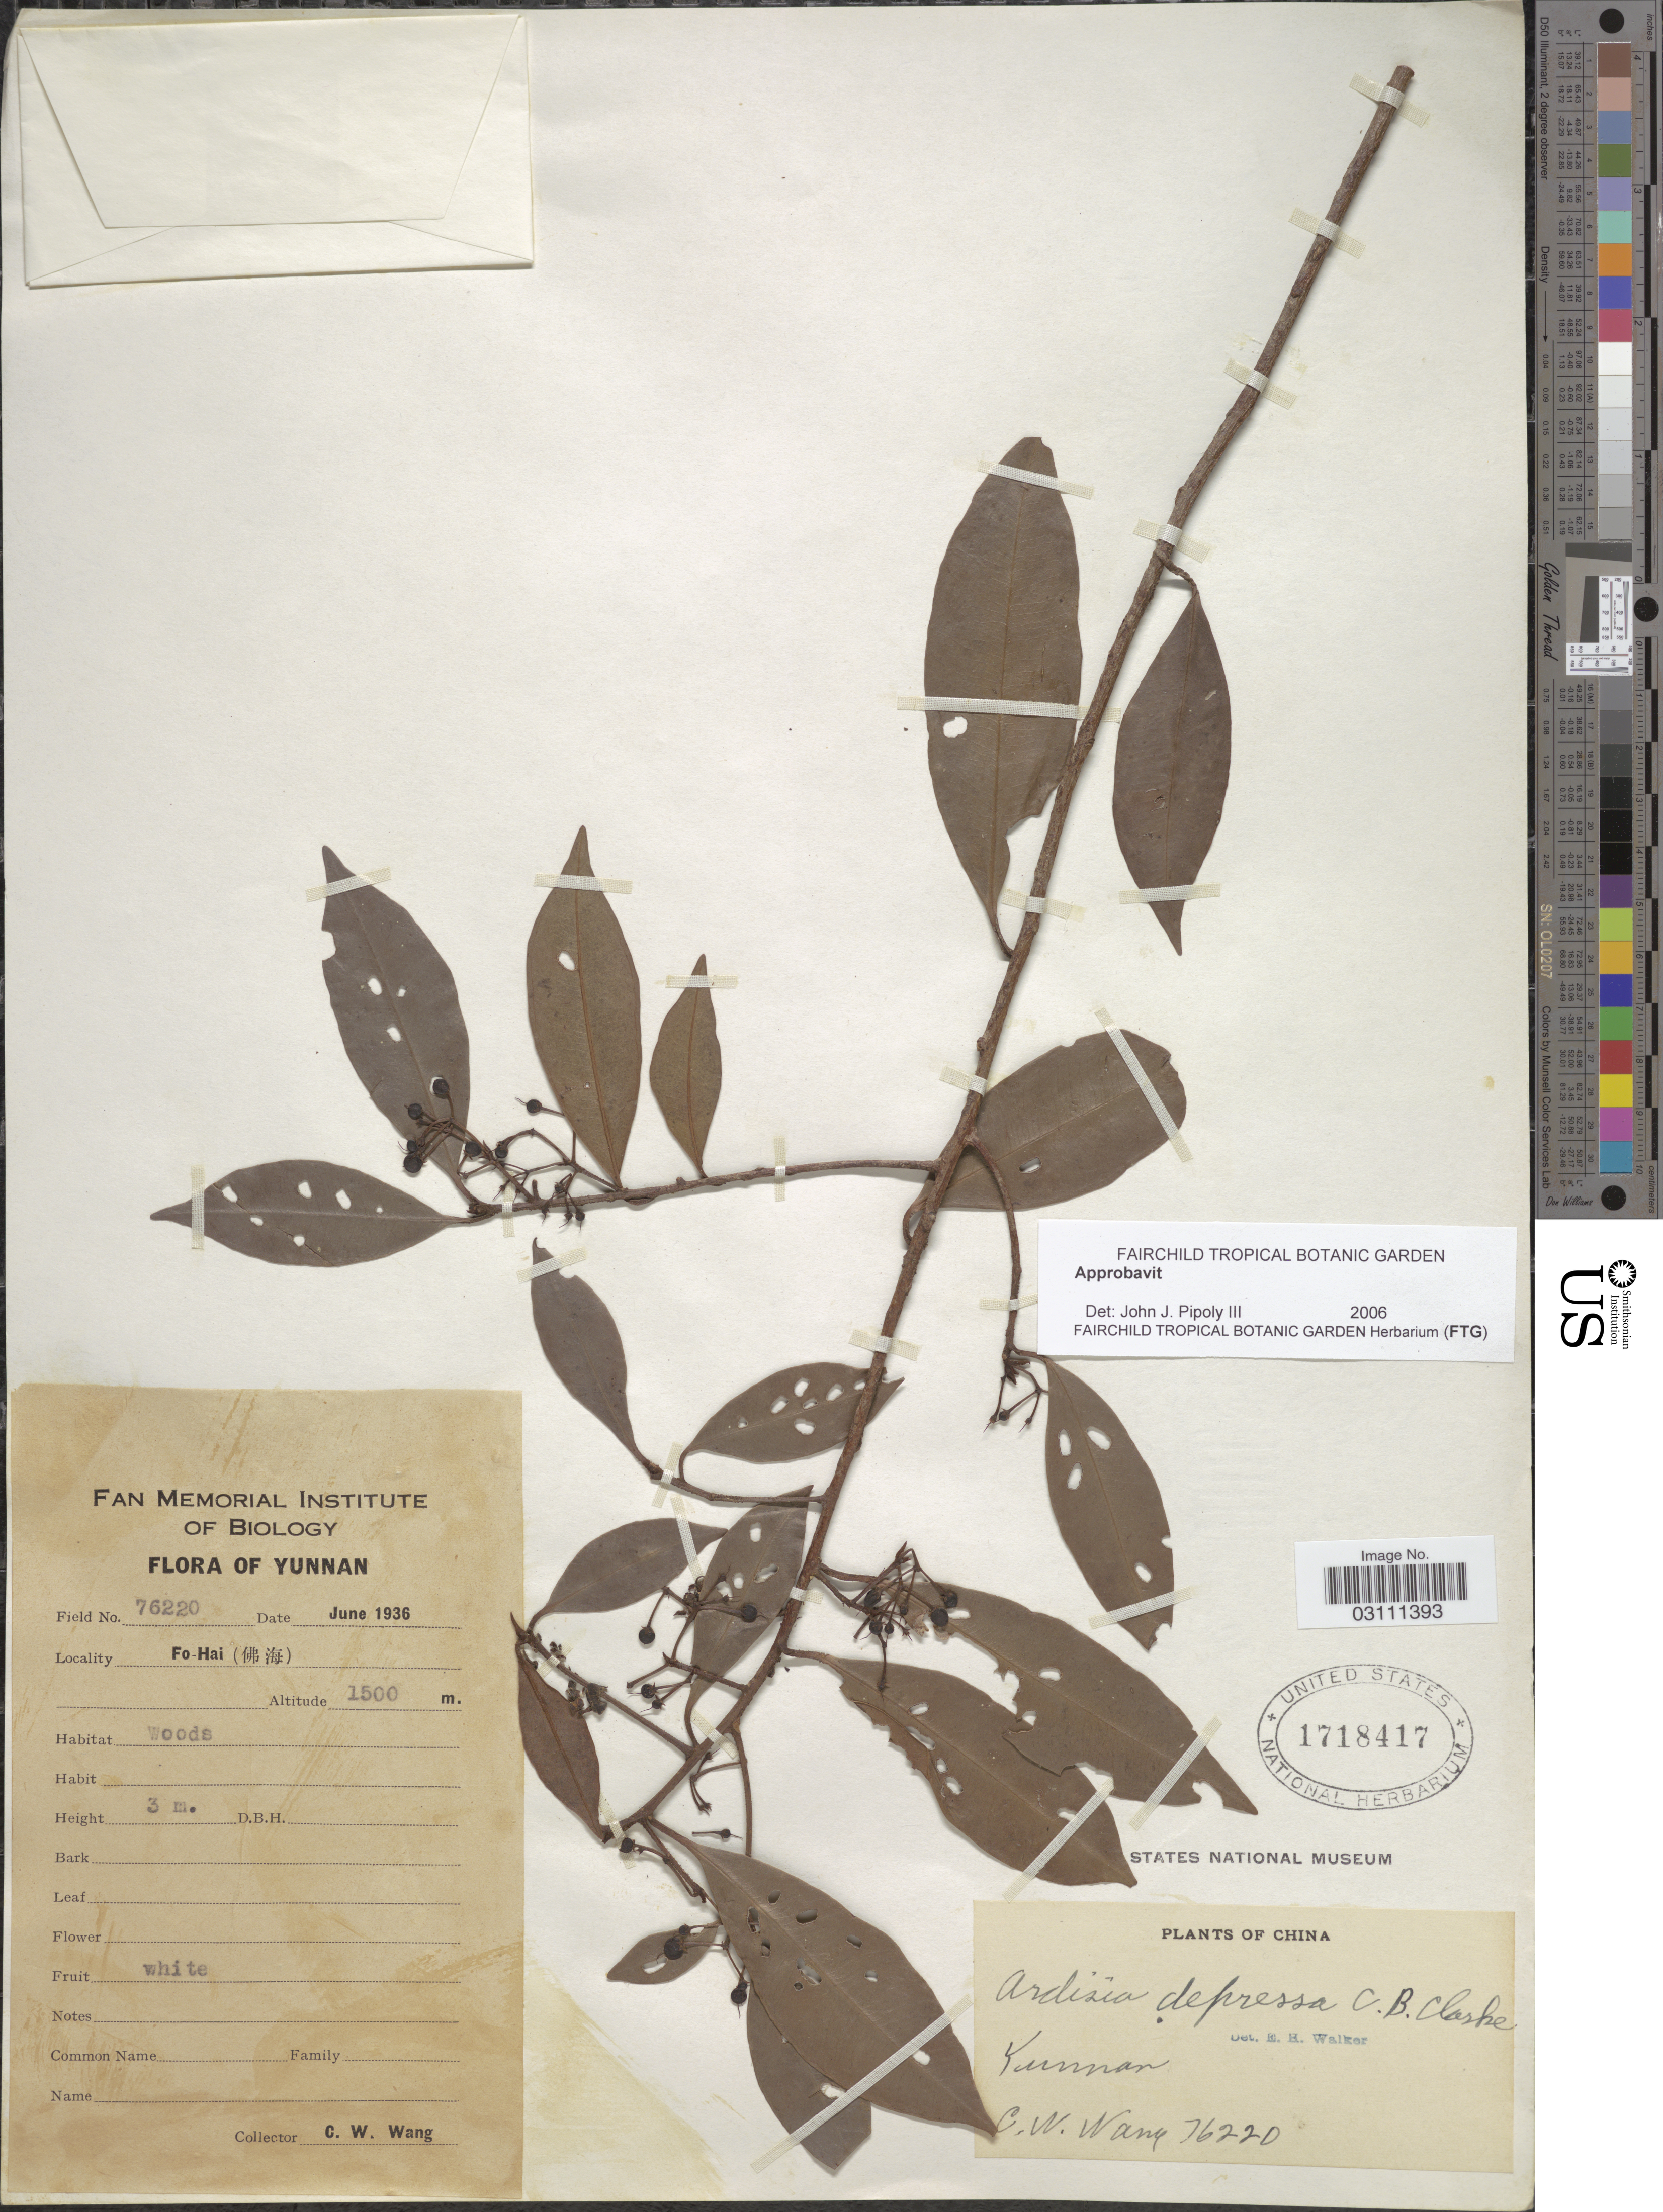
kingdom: Plantae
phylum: Tracheophyta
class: Magnoliopsida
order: Ericales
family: Primulaceae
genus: Ardisia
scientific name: Ardisia depressa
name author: C.B. Clarke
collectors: C. W. Wang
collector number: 76220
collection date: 1936-06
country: China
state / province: Yunnan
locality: Fo-Hai.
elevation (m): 1500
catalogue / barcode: US 1718417